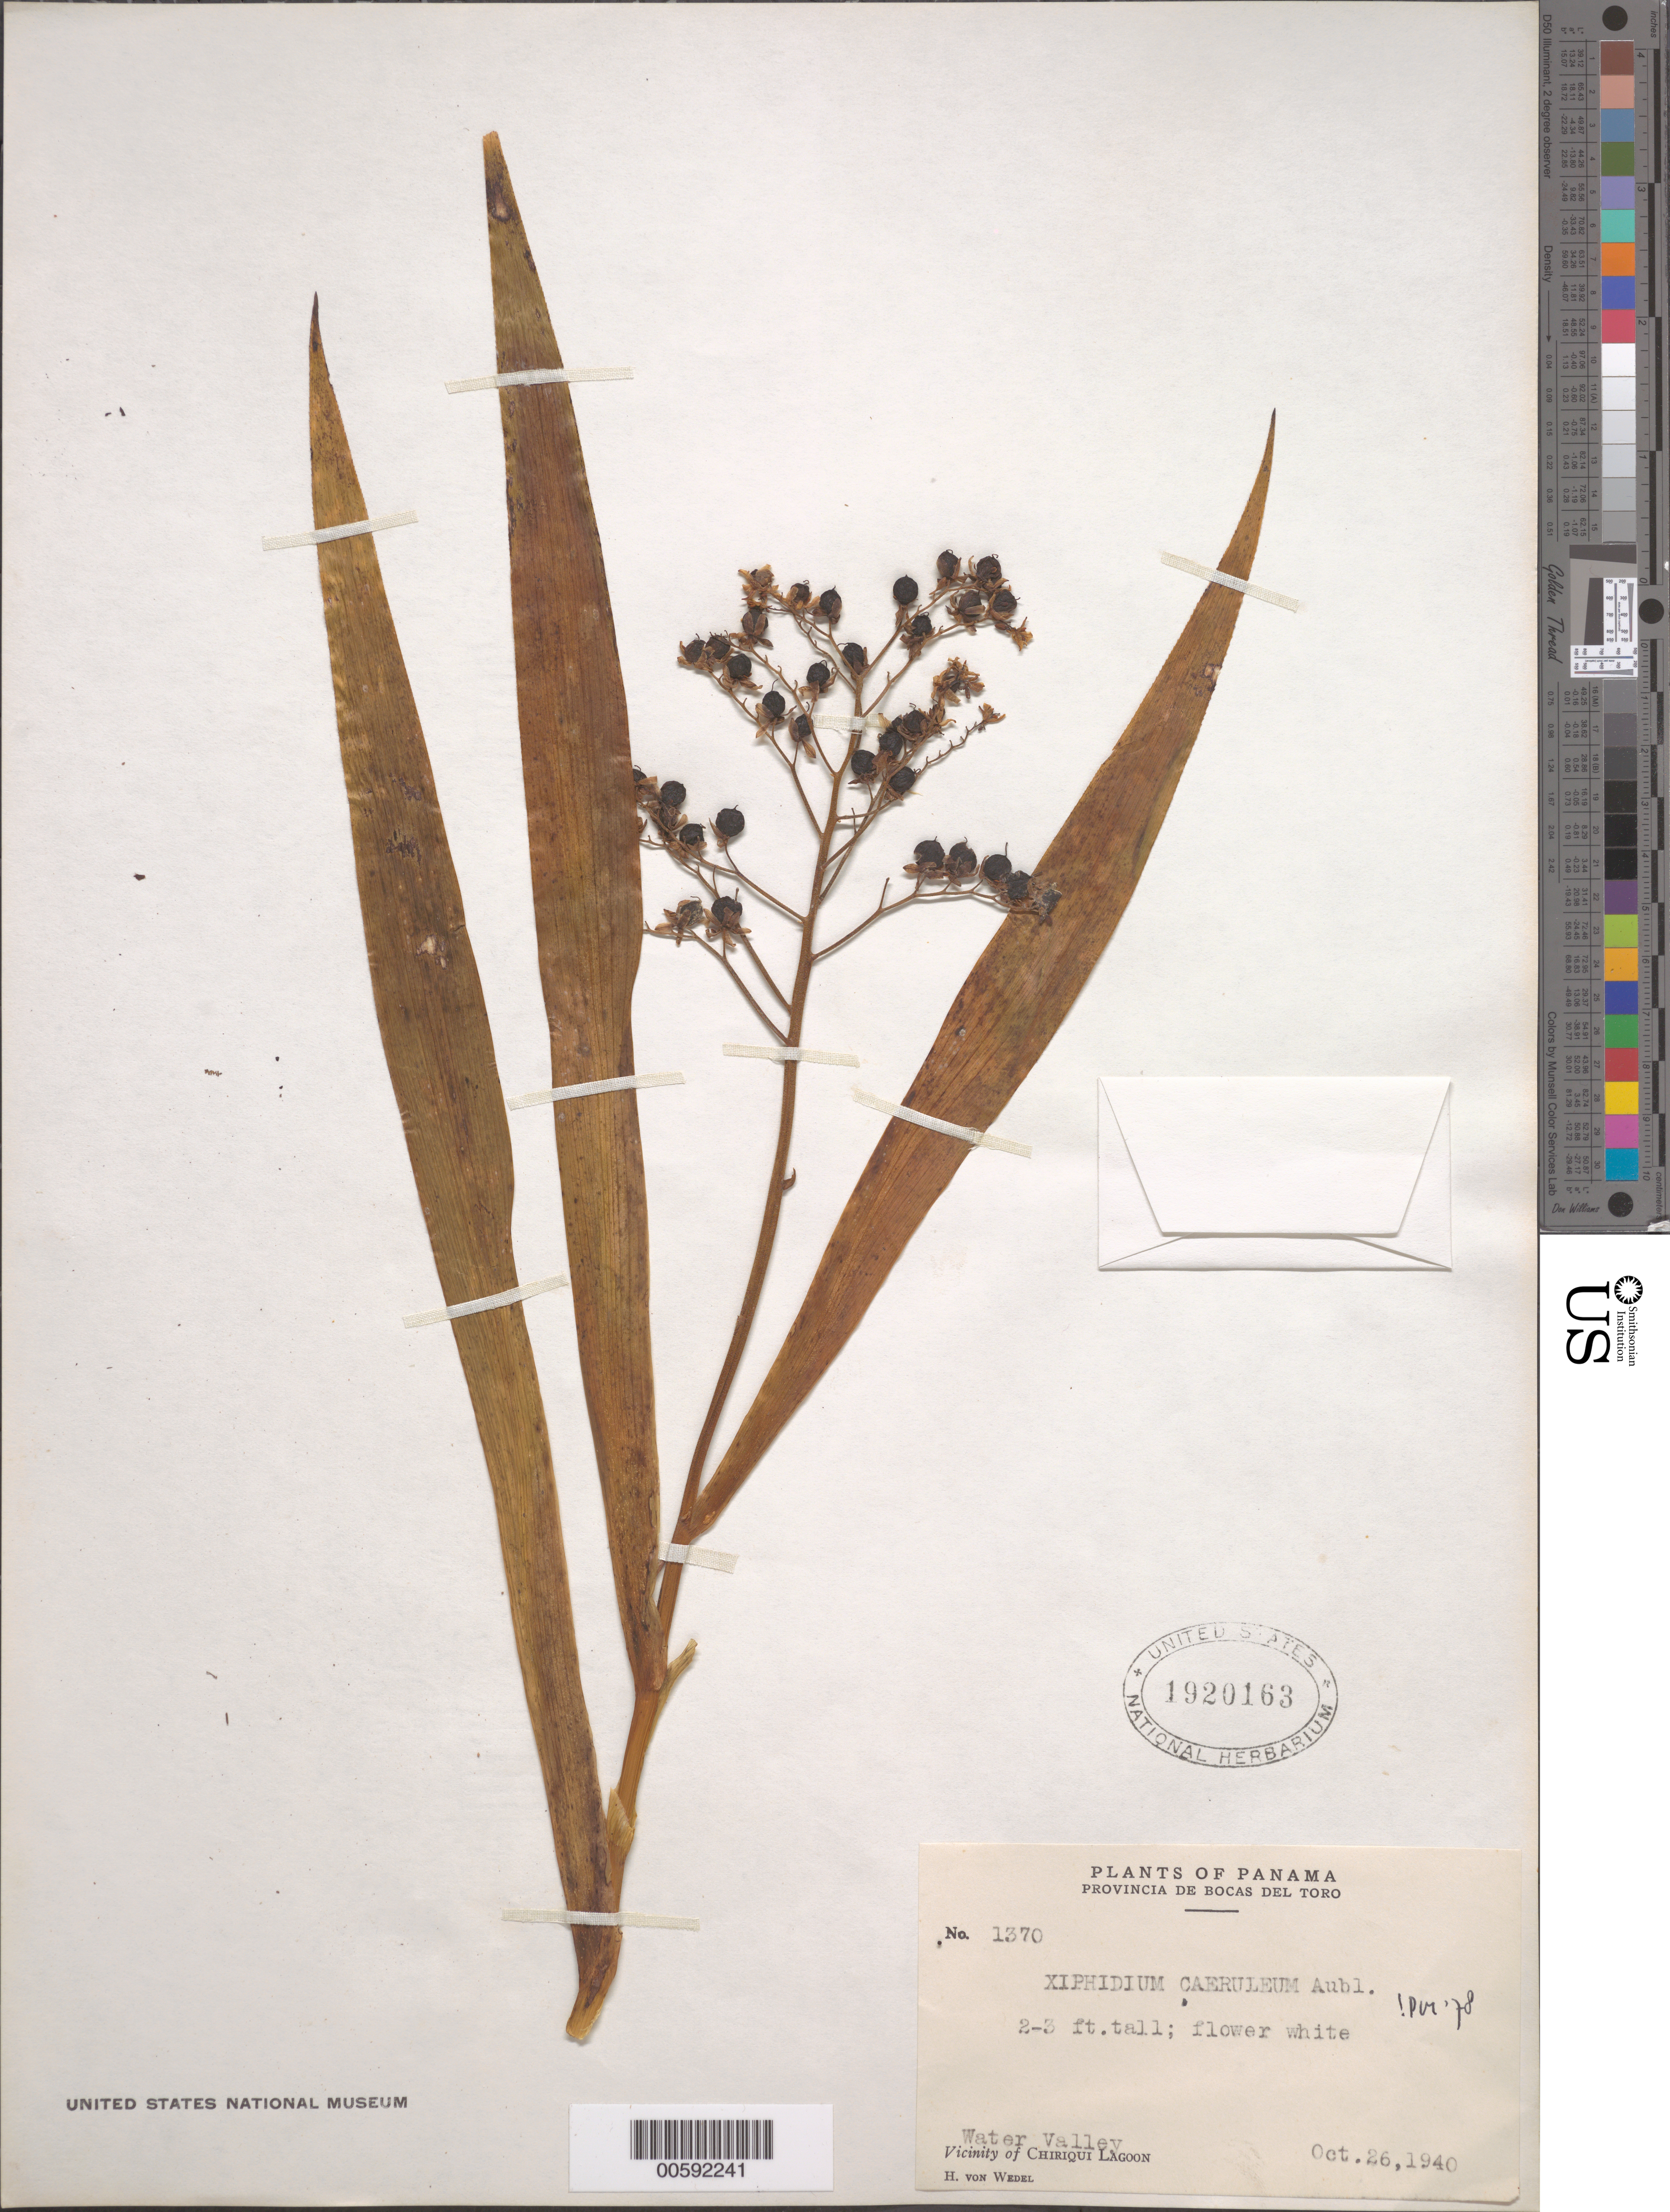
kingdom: Plantae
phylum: Tracheophyta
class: Liliopsida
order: Commelinales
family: Haemodoraceae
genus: Xiphidium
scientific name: Xiphidium caeruleum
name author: Aubl.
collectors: H. von Wedel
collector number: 1370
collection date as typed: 26 Oct 1940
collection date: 1940-10-26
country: Panama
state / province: Bocas del Toro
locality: Chiriqui Lagoon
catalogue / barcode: US 1920163